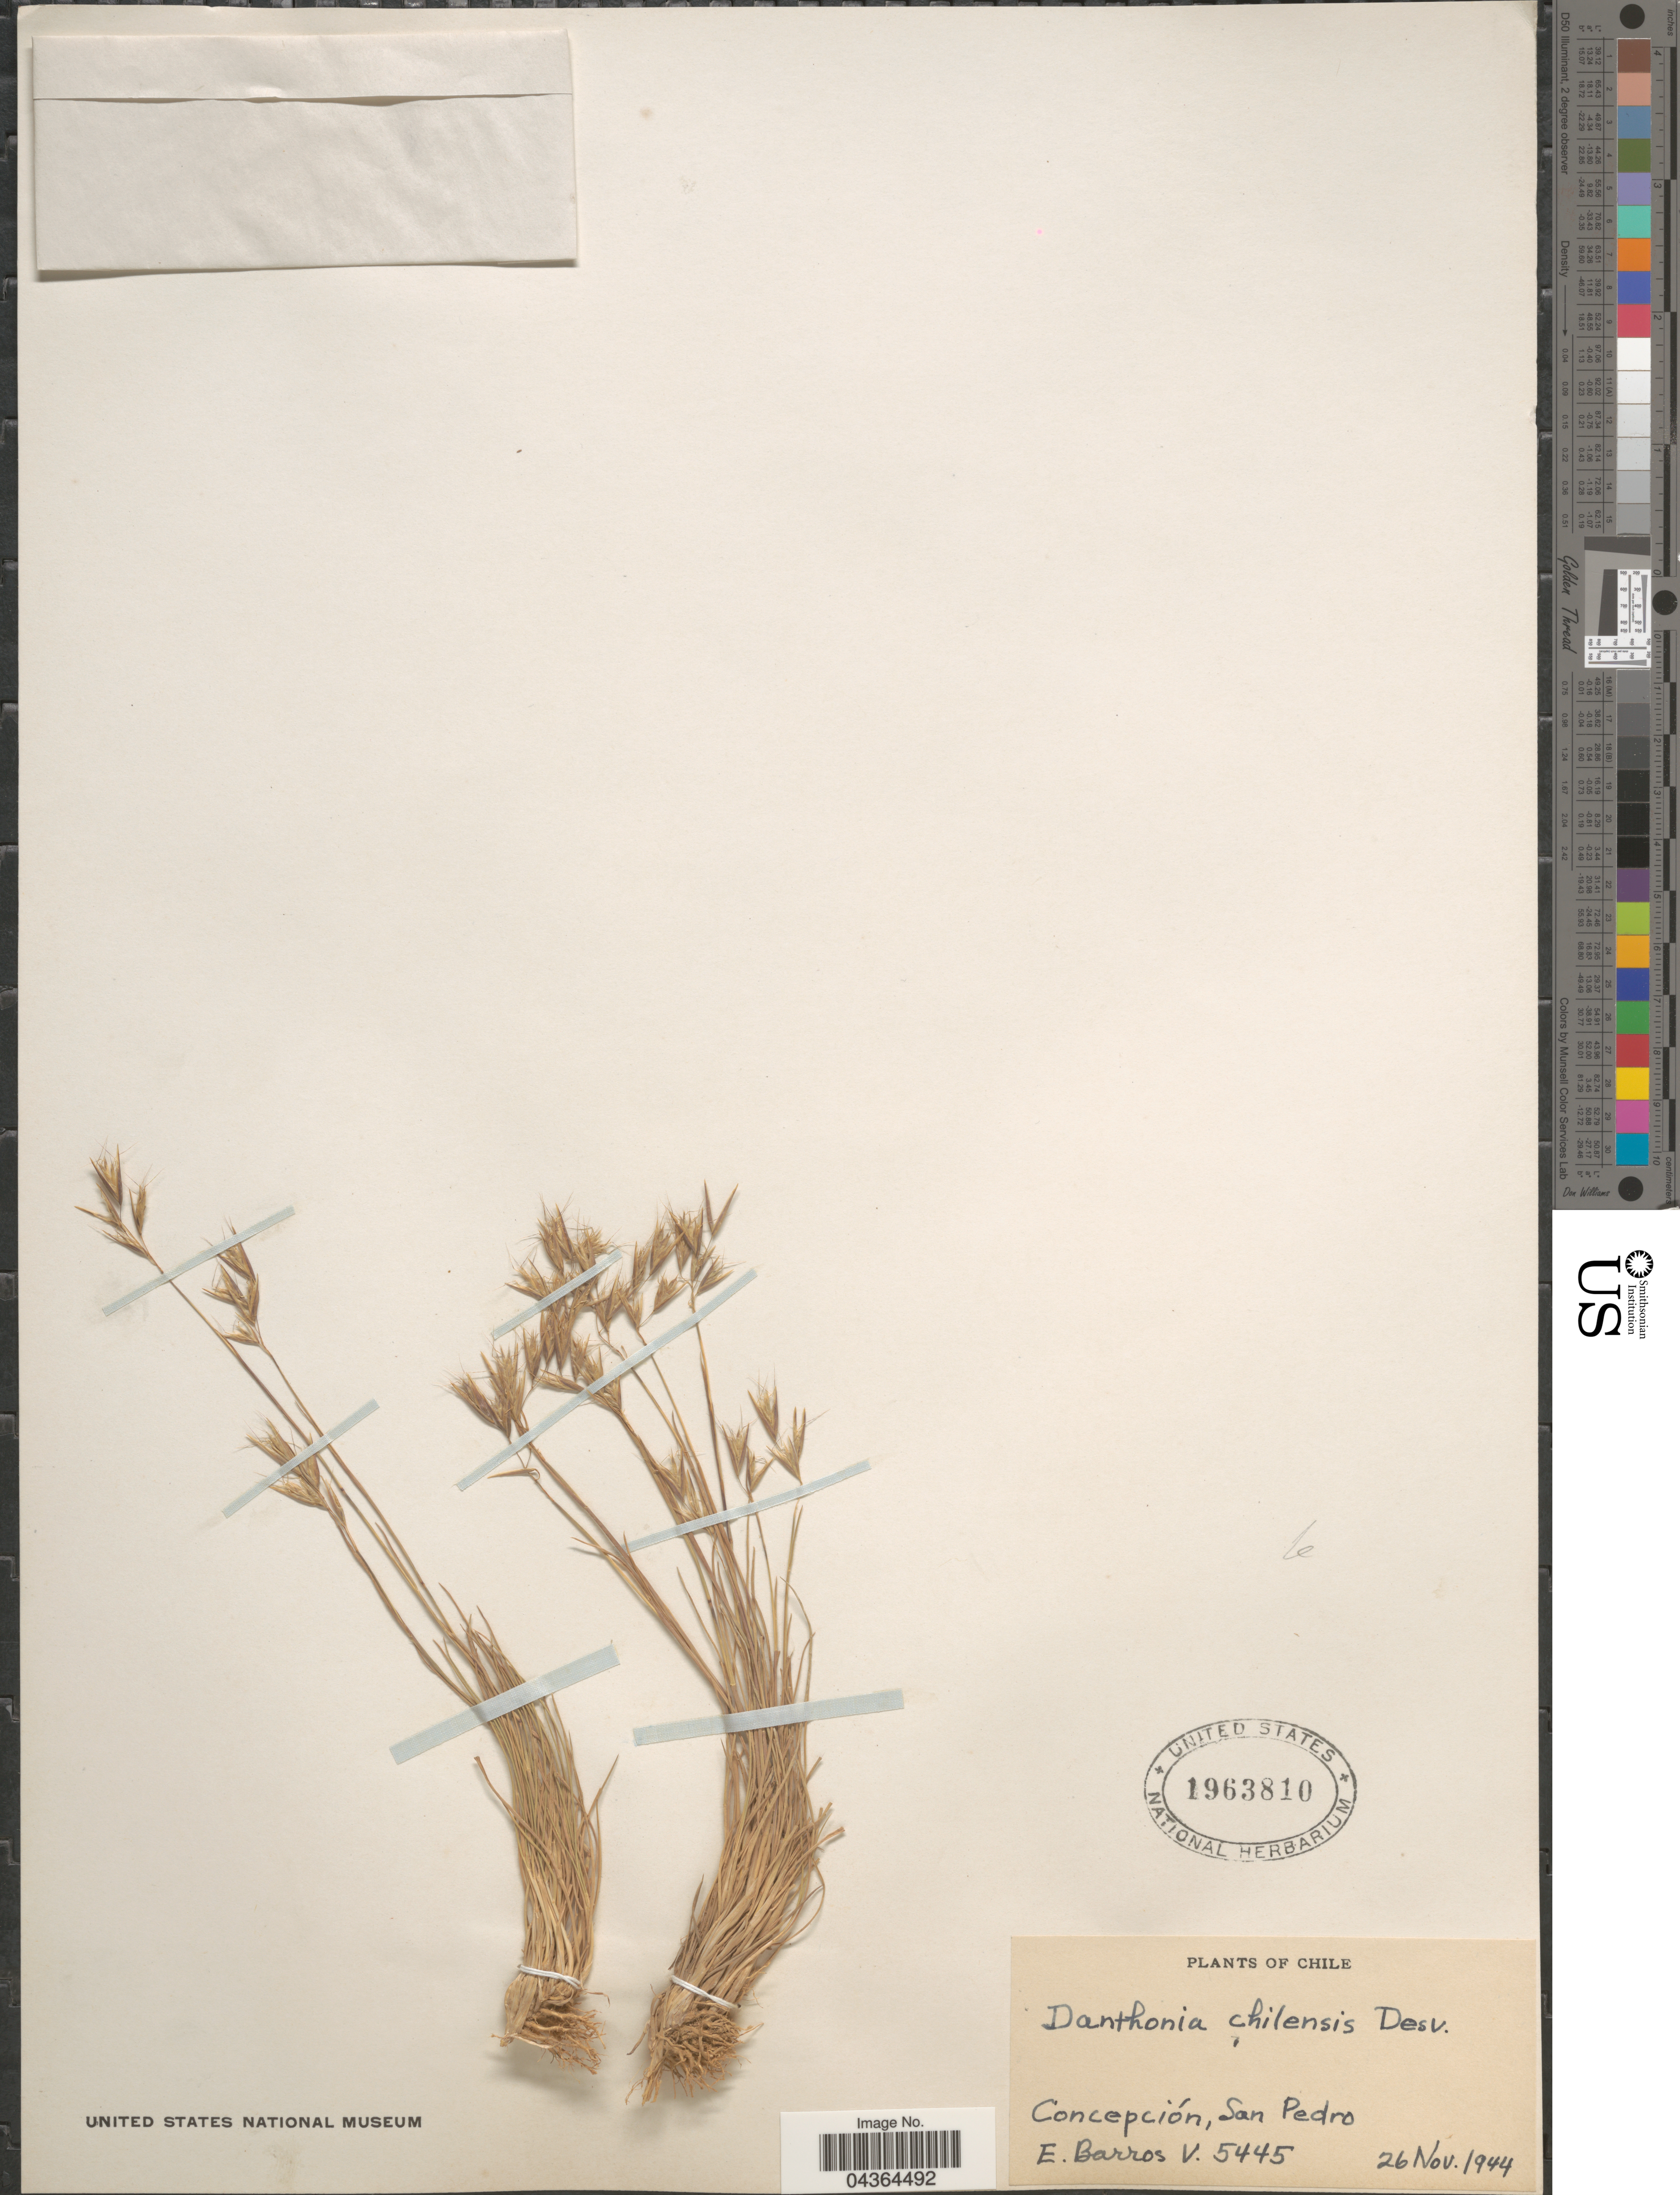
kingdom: Plantae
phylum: Tracheophyta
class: Liliopsida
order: Poales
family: Poaceae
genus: Danthonia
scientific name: Danthonia chilensis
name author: É. Desv.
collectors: E. Barros V.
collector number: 5445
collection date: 1944-11-26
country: Chile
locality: Concepción, San Pedro.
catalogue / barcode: US 1963810